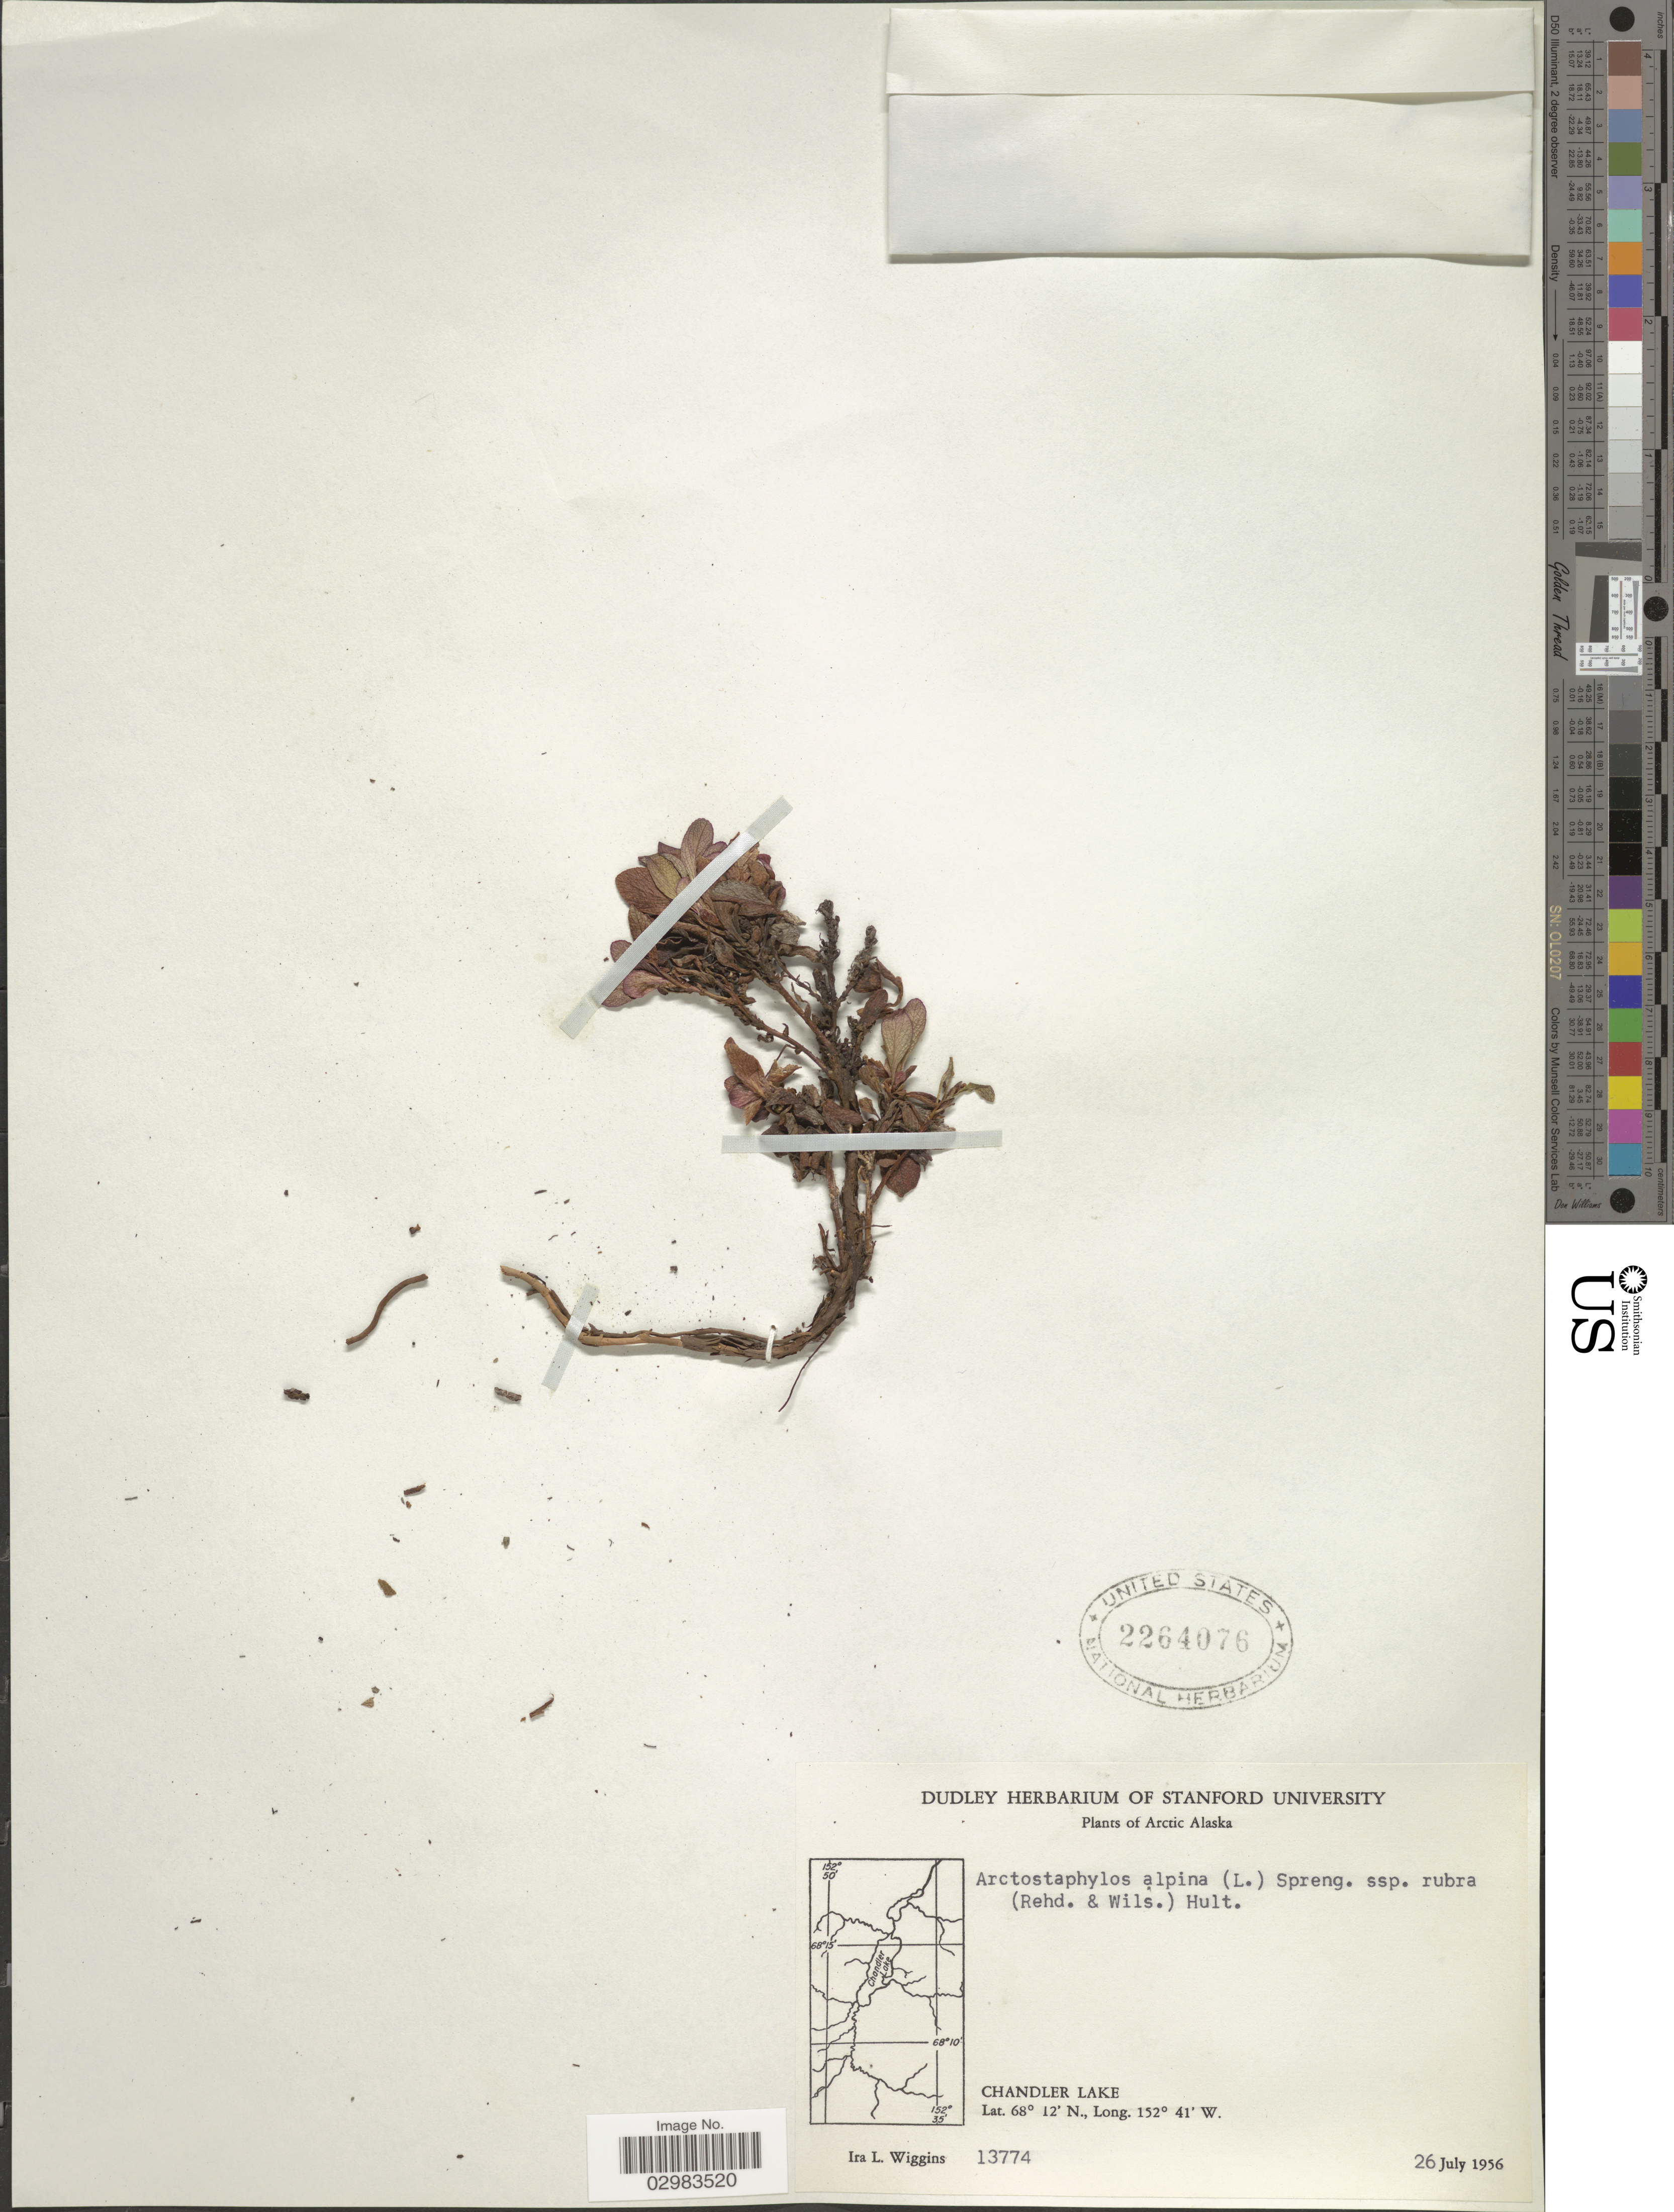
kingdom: Plantae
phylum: Tracheophyta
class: Magnoliopsida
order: Ericales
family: Ericaceae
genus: Arctostaphylos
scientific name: Arctostaphylos alpina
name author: (L.) Spreng.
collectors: I. L. Wiggins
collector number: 13774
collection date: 1956-07-26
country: United States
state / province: Alaska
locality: Arctic Alaska, Chandler Lake.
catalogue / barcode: US 2264076